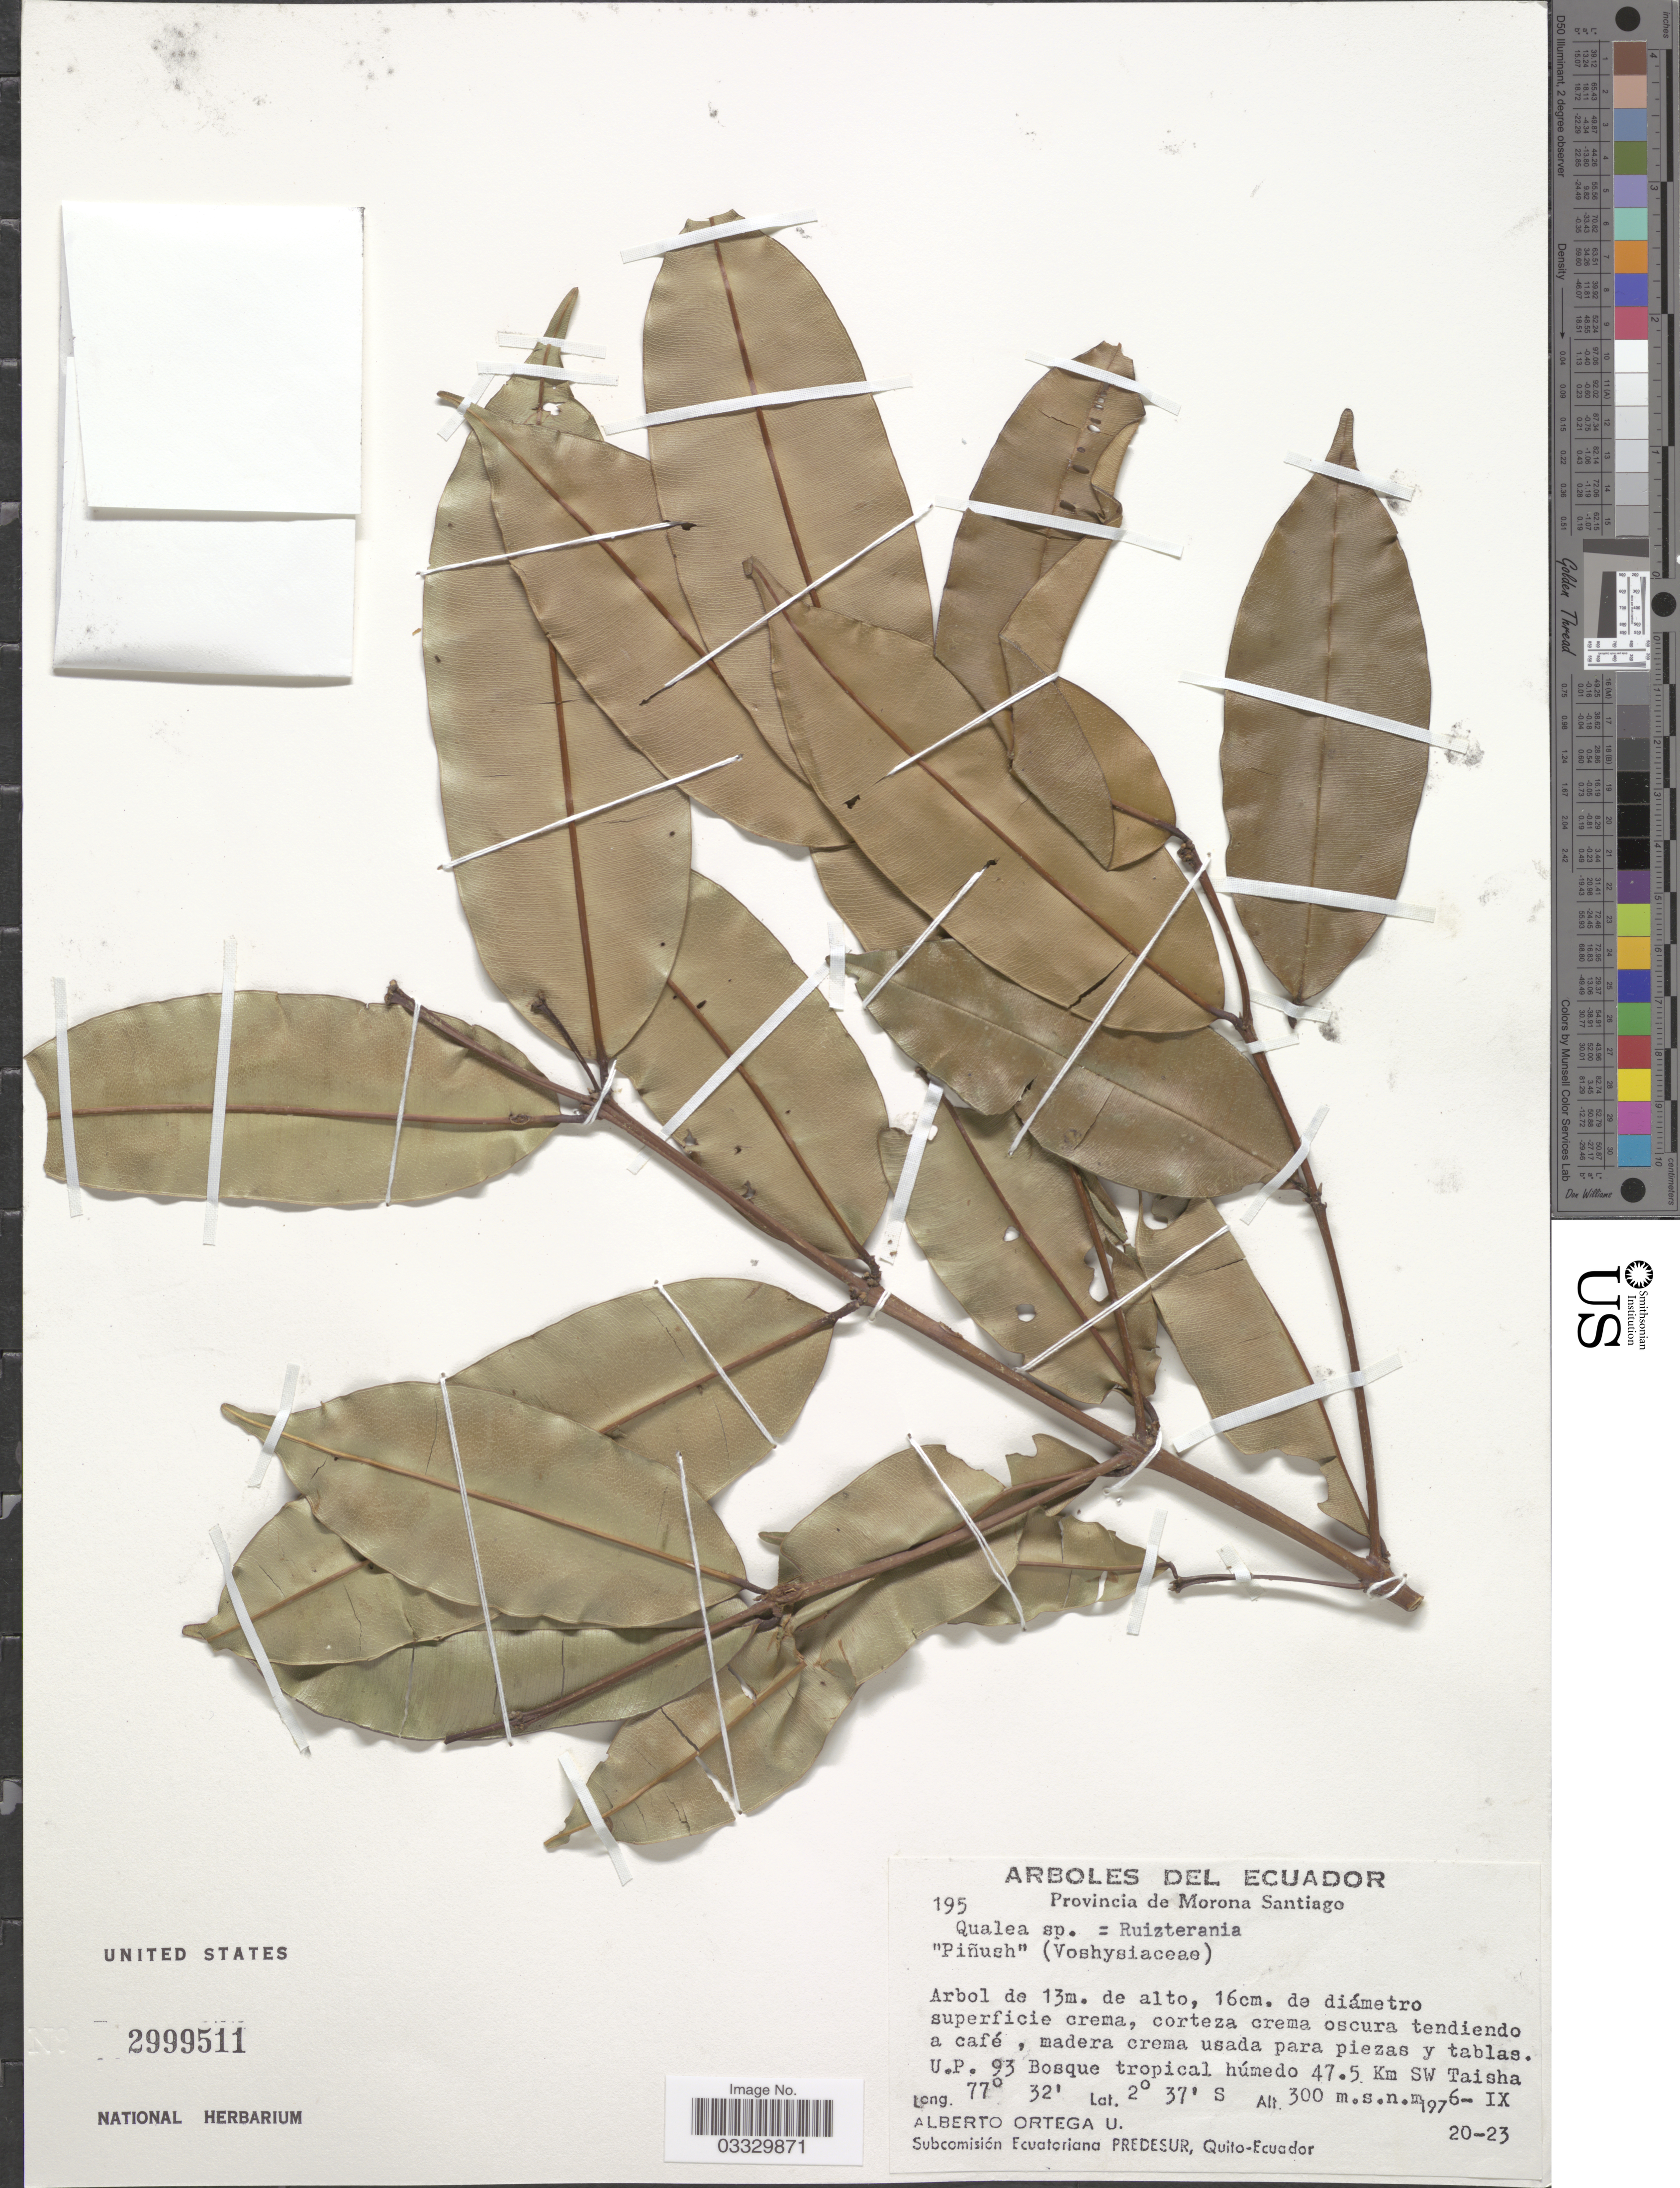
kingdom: Plantae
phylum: Tracheophyta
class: Magnoliopsida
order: Myrtales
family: Vochysiaceae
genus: Ruizterania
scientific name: Ruizterania sp.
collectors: A. T. Ortega U.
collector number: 195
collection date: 1976-09-20/1976-09-23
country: Ecuador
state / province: Morona-Santiago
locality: U.P. 93 Bosque tropical húmedo 47.5 Km SW Taisha.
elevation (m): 300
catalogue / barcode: US 2999511